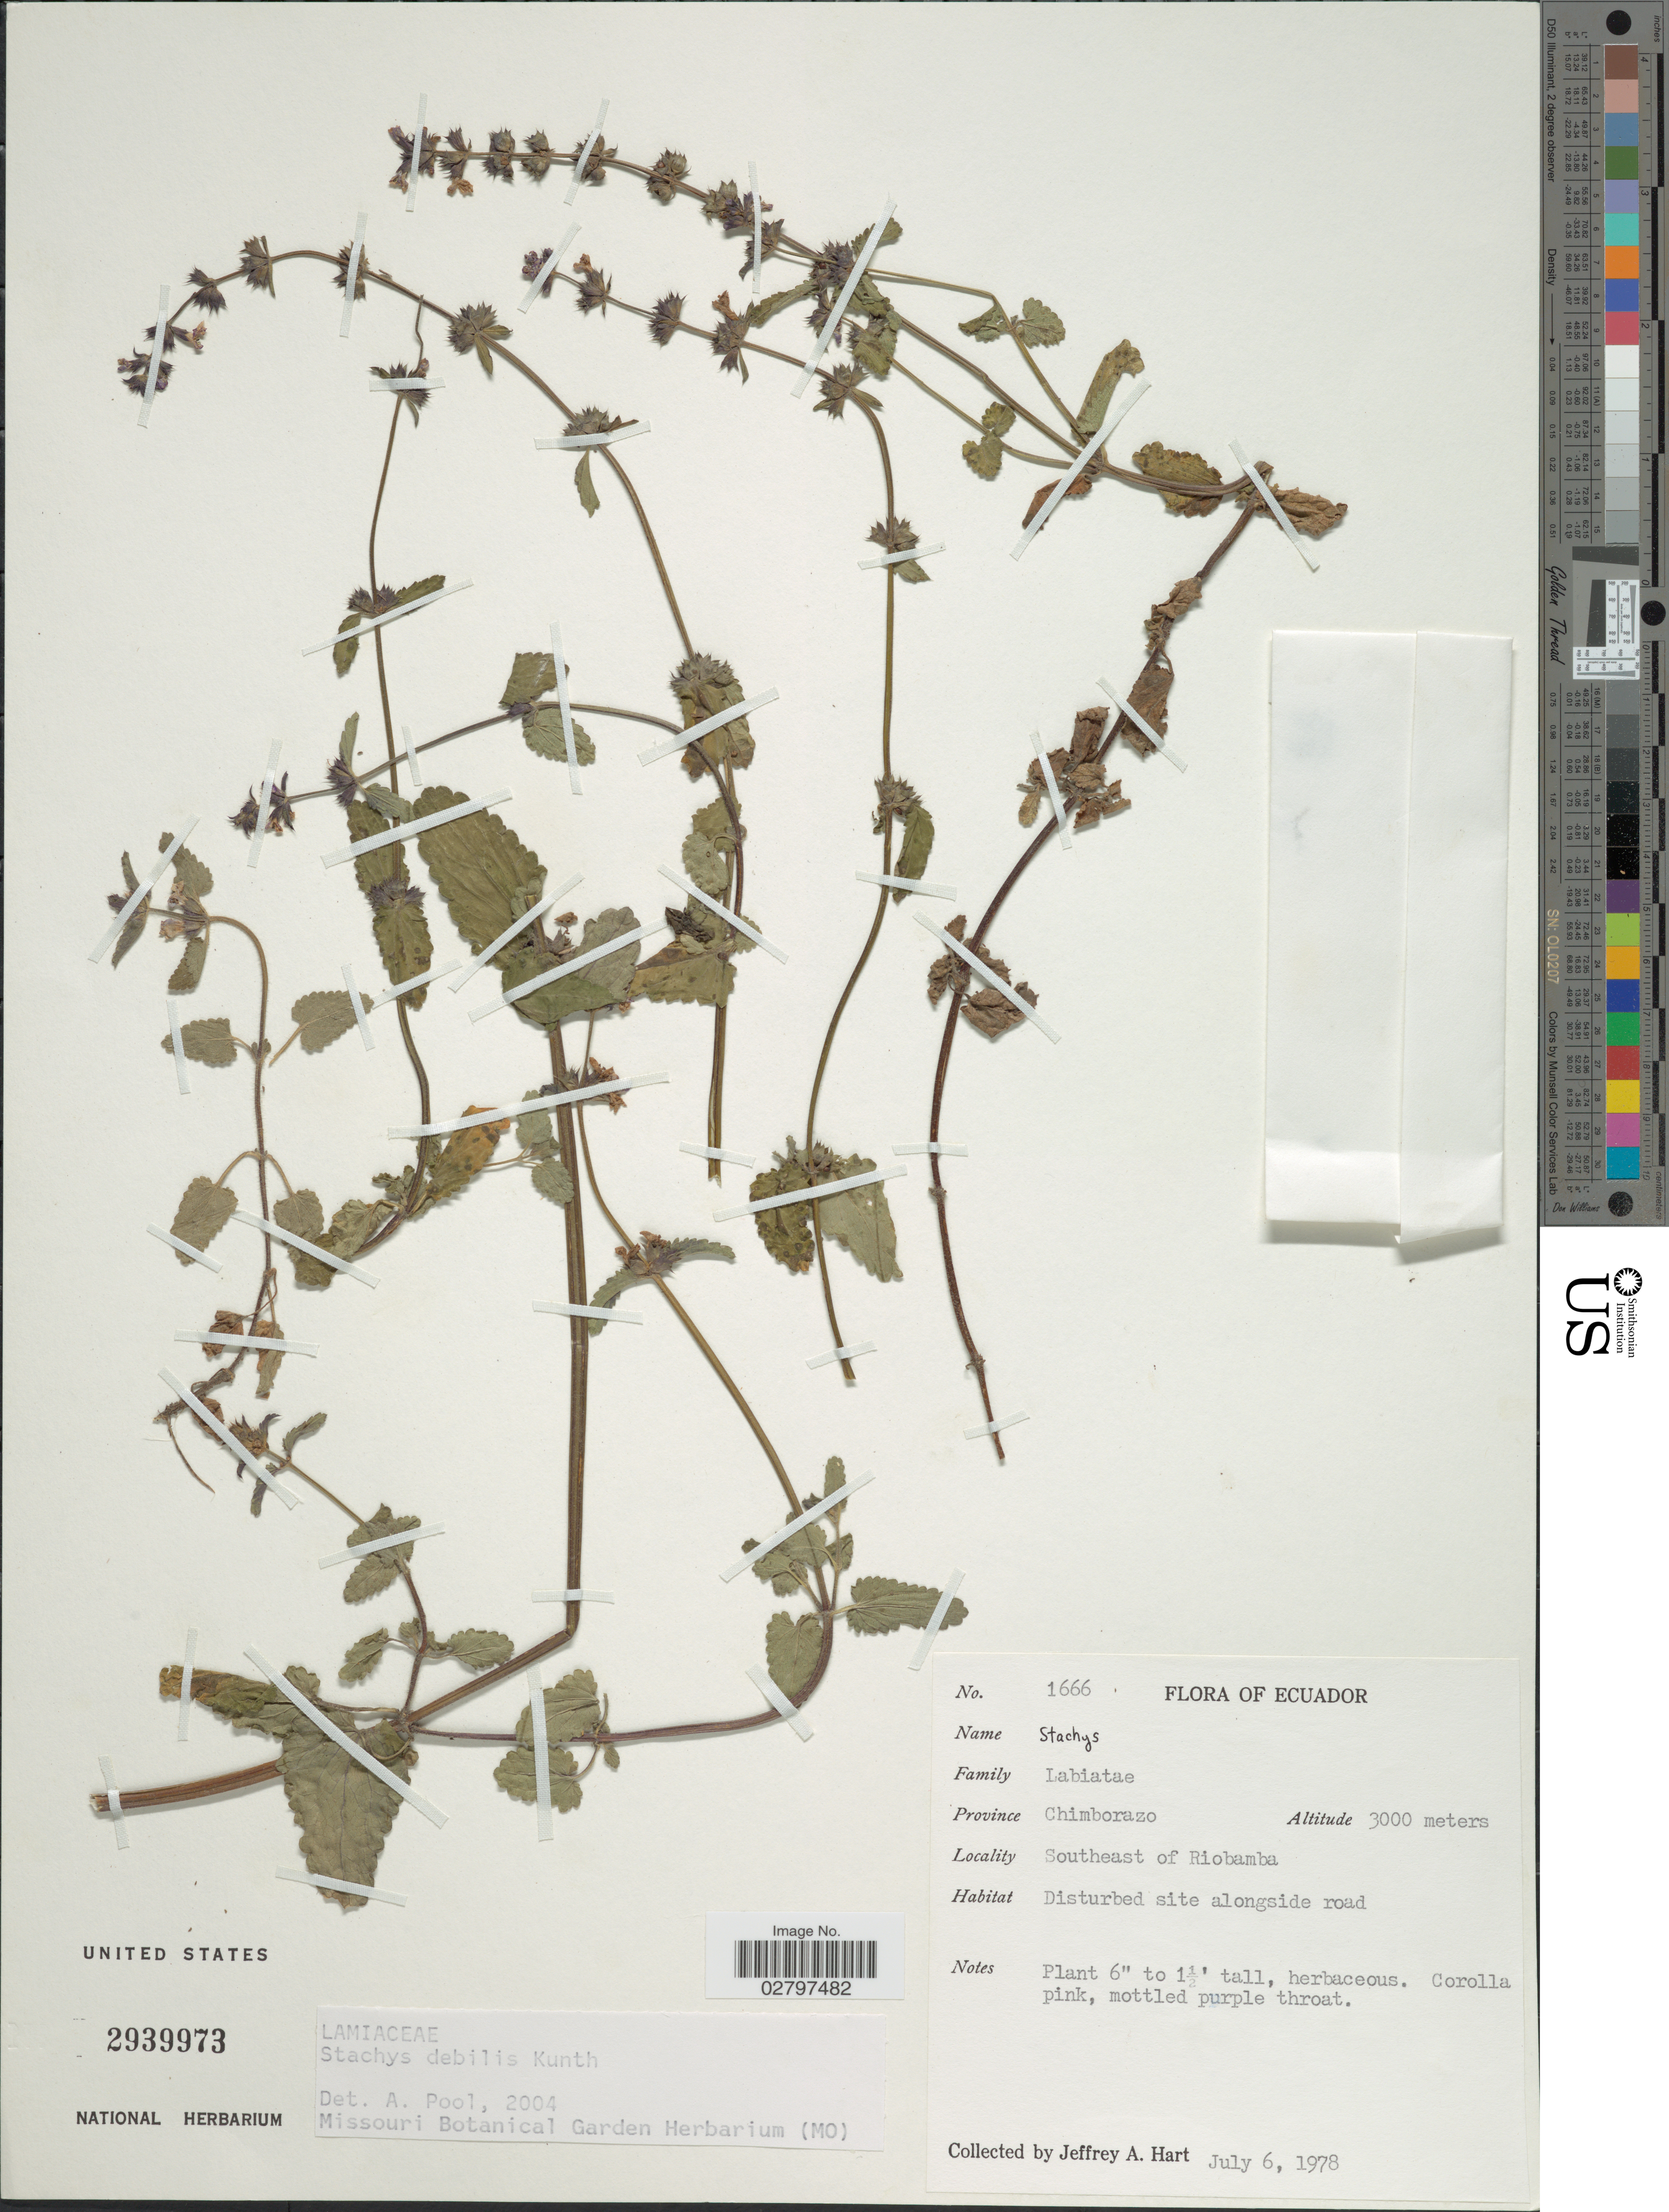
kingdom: Plantae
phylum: Tracheophyta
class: Magnoliopsida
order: Lamiales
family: Lamiaceae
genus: Stachys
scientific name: Stachys debilis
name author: Kunth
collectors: J. A. Hart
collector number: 1666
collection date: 1978-07-06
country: Ecuador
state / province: Chimborazo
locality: Southeast of Riobamba.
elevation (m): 3000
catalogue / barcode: US 2939973